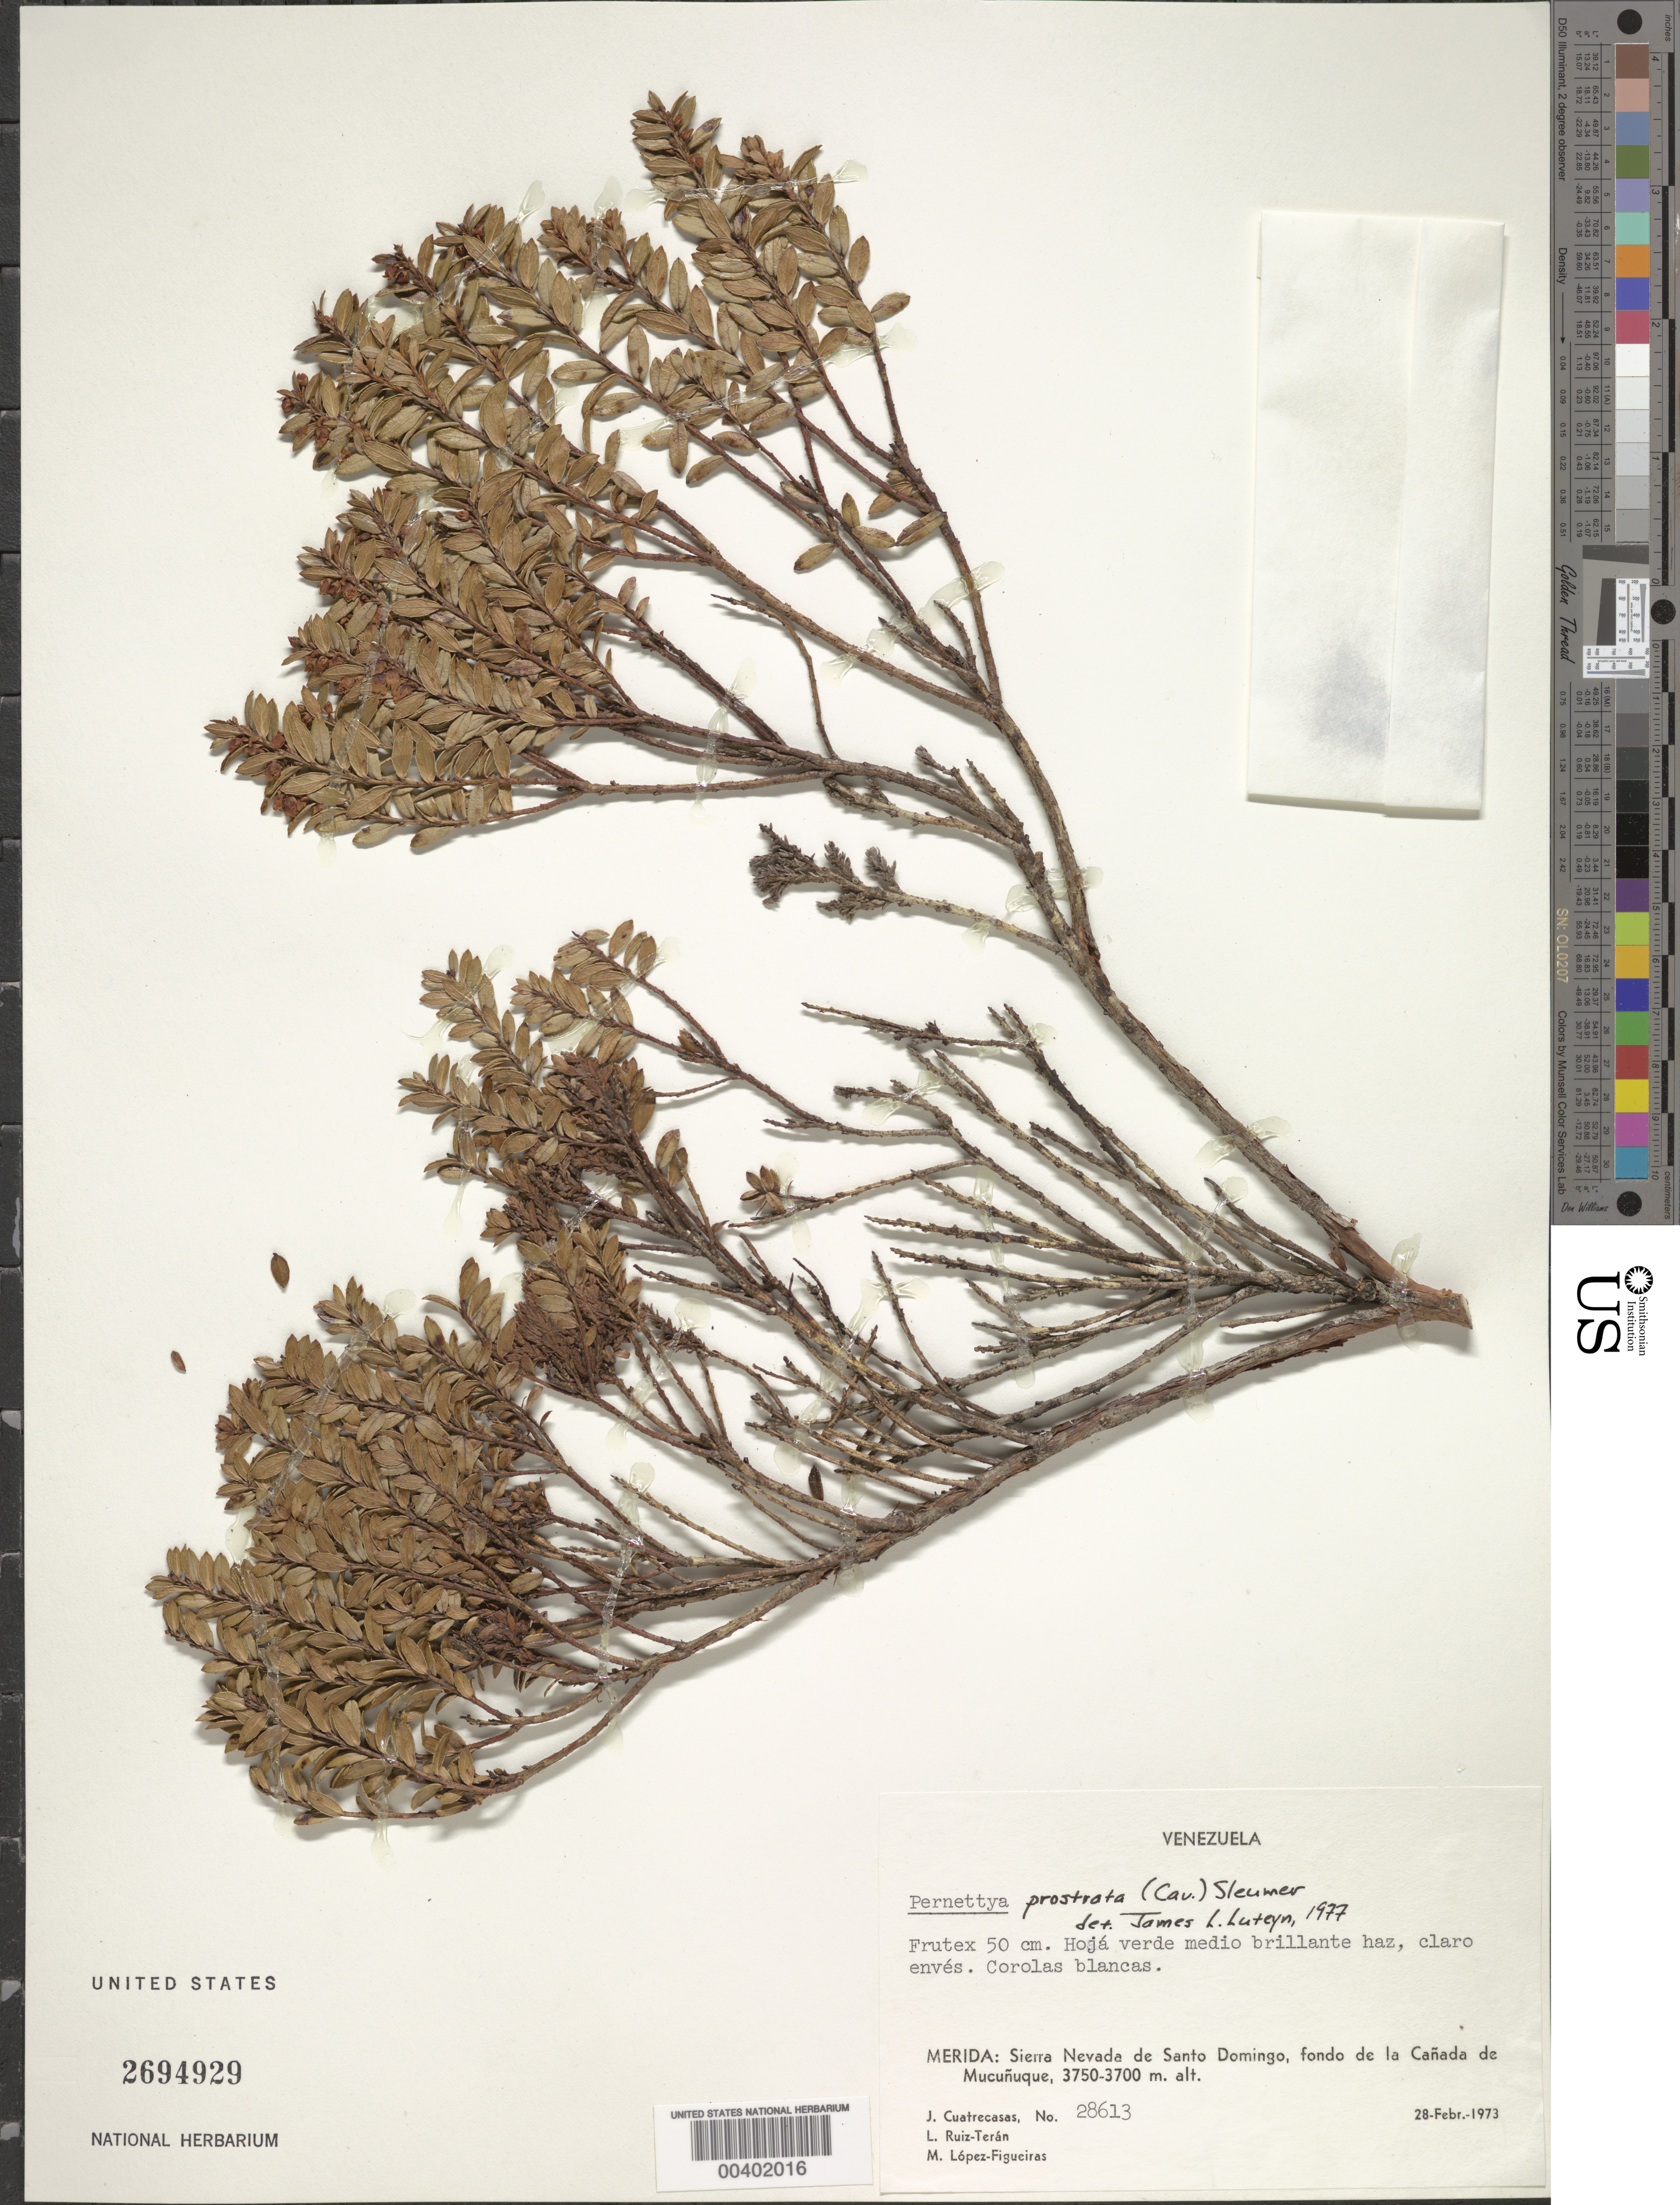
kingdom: Plantae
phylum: Tracheophyta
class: Magnoliopsida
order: Ericales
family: Ericaceae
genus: Pernettya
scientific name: Pernettya prostrata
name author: (Cav.) DC.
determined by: Luteyn, J. L.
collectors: J. Cuatrecasas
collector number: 28613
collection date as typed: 28 Feb 1973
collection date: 1973-02-28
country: Venezuela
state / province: Mérida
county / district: Rangel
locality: Sierra Nevada de Santo Domingo, fondo de la Cañada de Mucuñuque. Mucunuque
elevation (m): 3700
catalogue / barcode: US 2694929